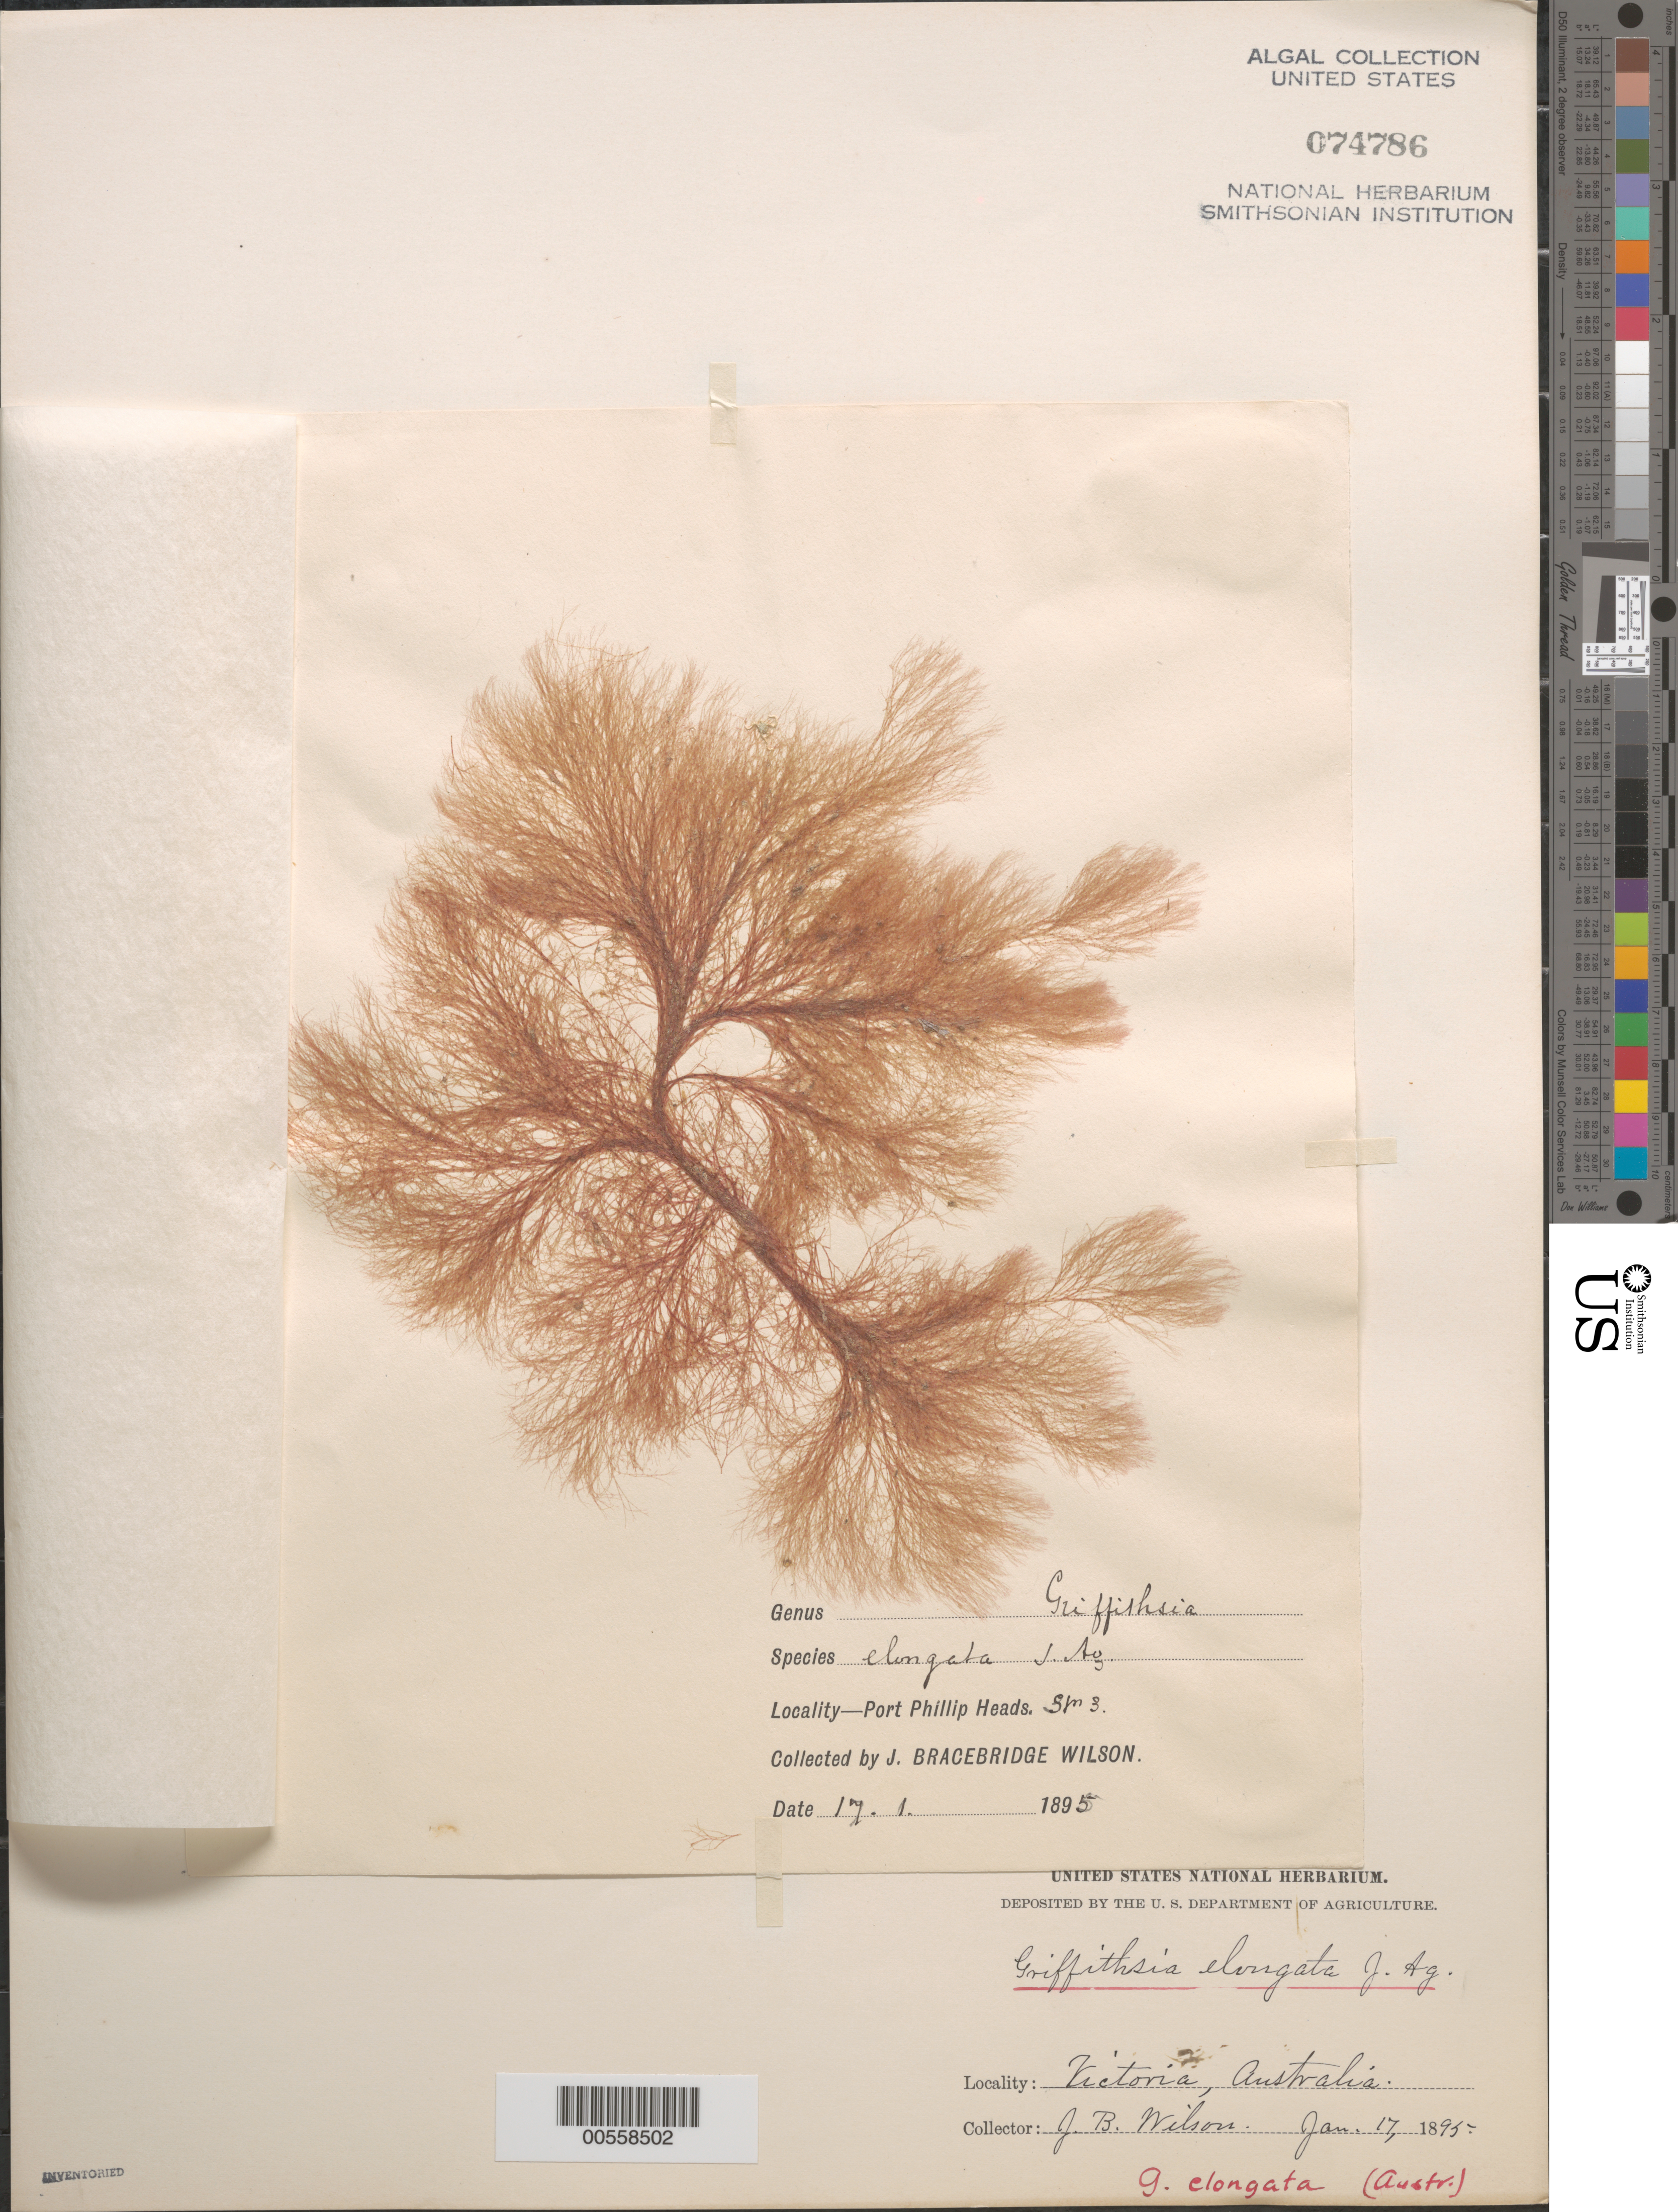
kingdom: Plantae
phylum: Rhodophyta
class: Florideophyceae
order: Ceramiales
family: Wrangeliaceae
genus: Anotrichium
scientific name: Anotrichium elongatum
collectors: J. B. Wilson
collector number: Station 3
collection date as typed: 17 Jan 1895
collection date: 1895-01-17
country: Australia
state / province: Victoria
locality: Port Phillip Heads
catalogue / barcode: US 74786